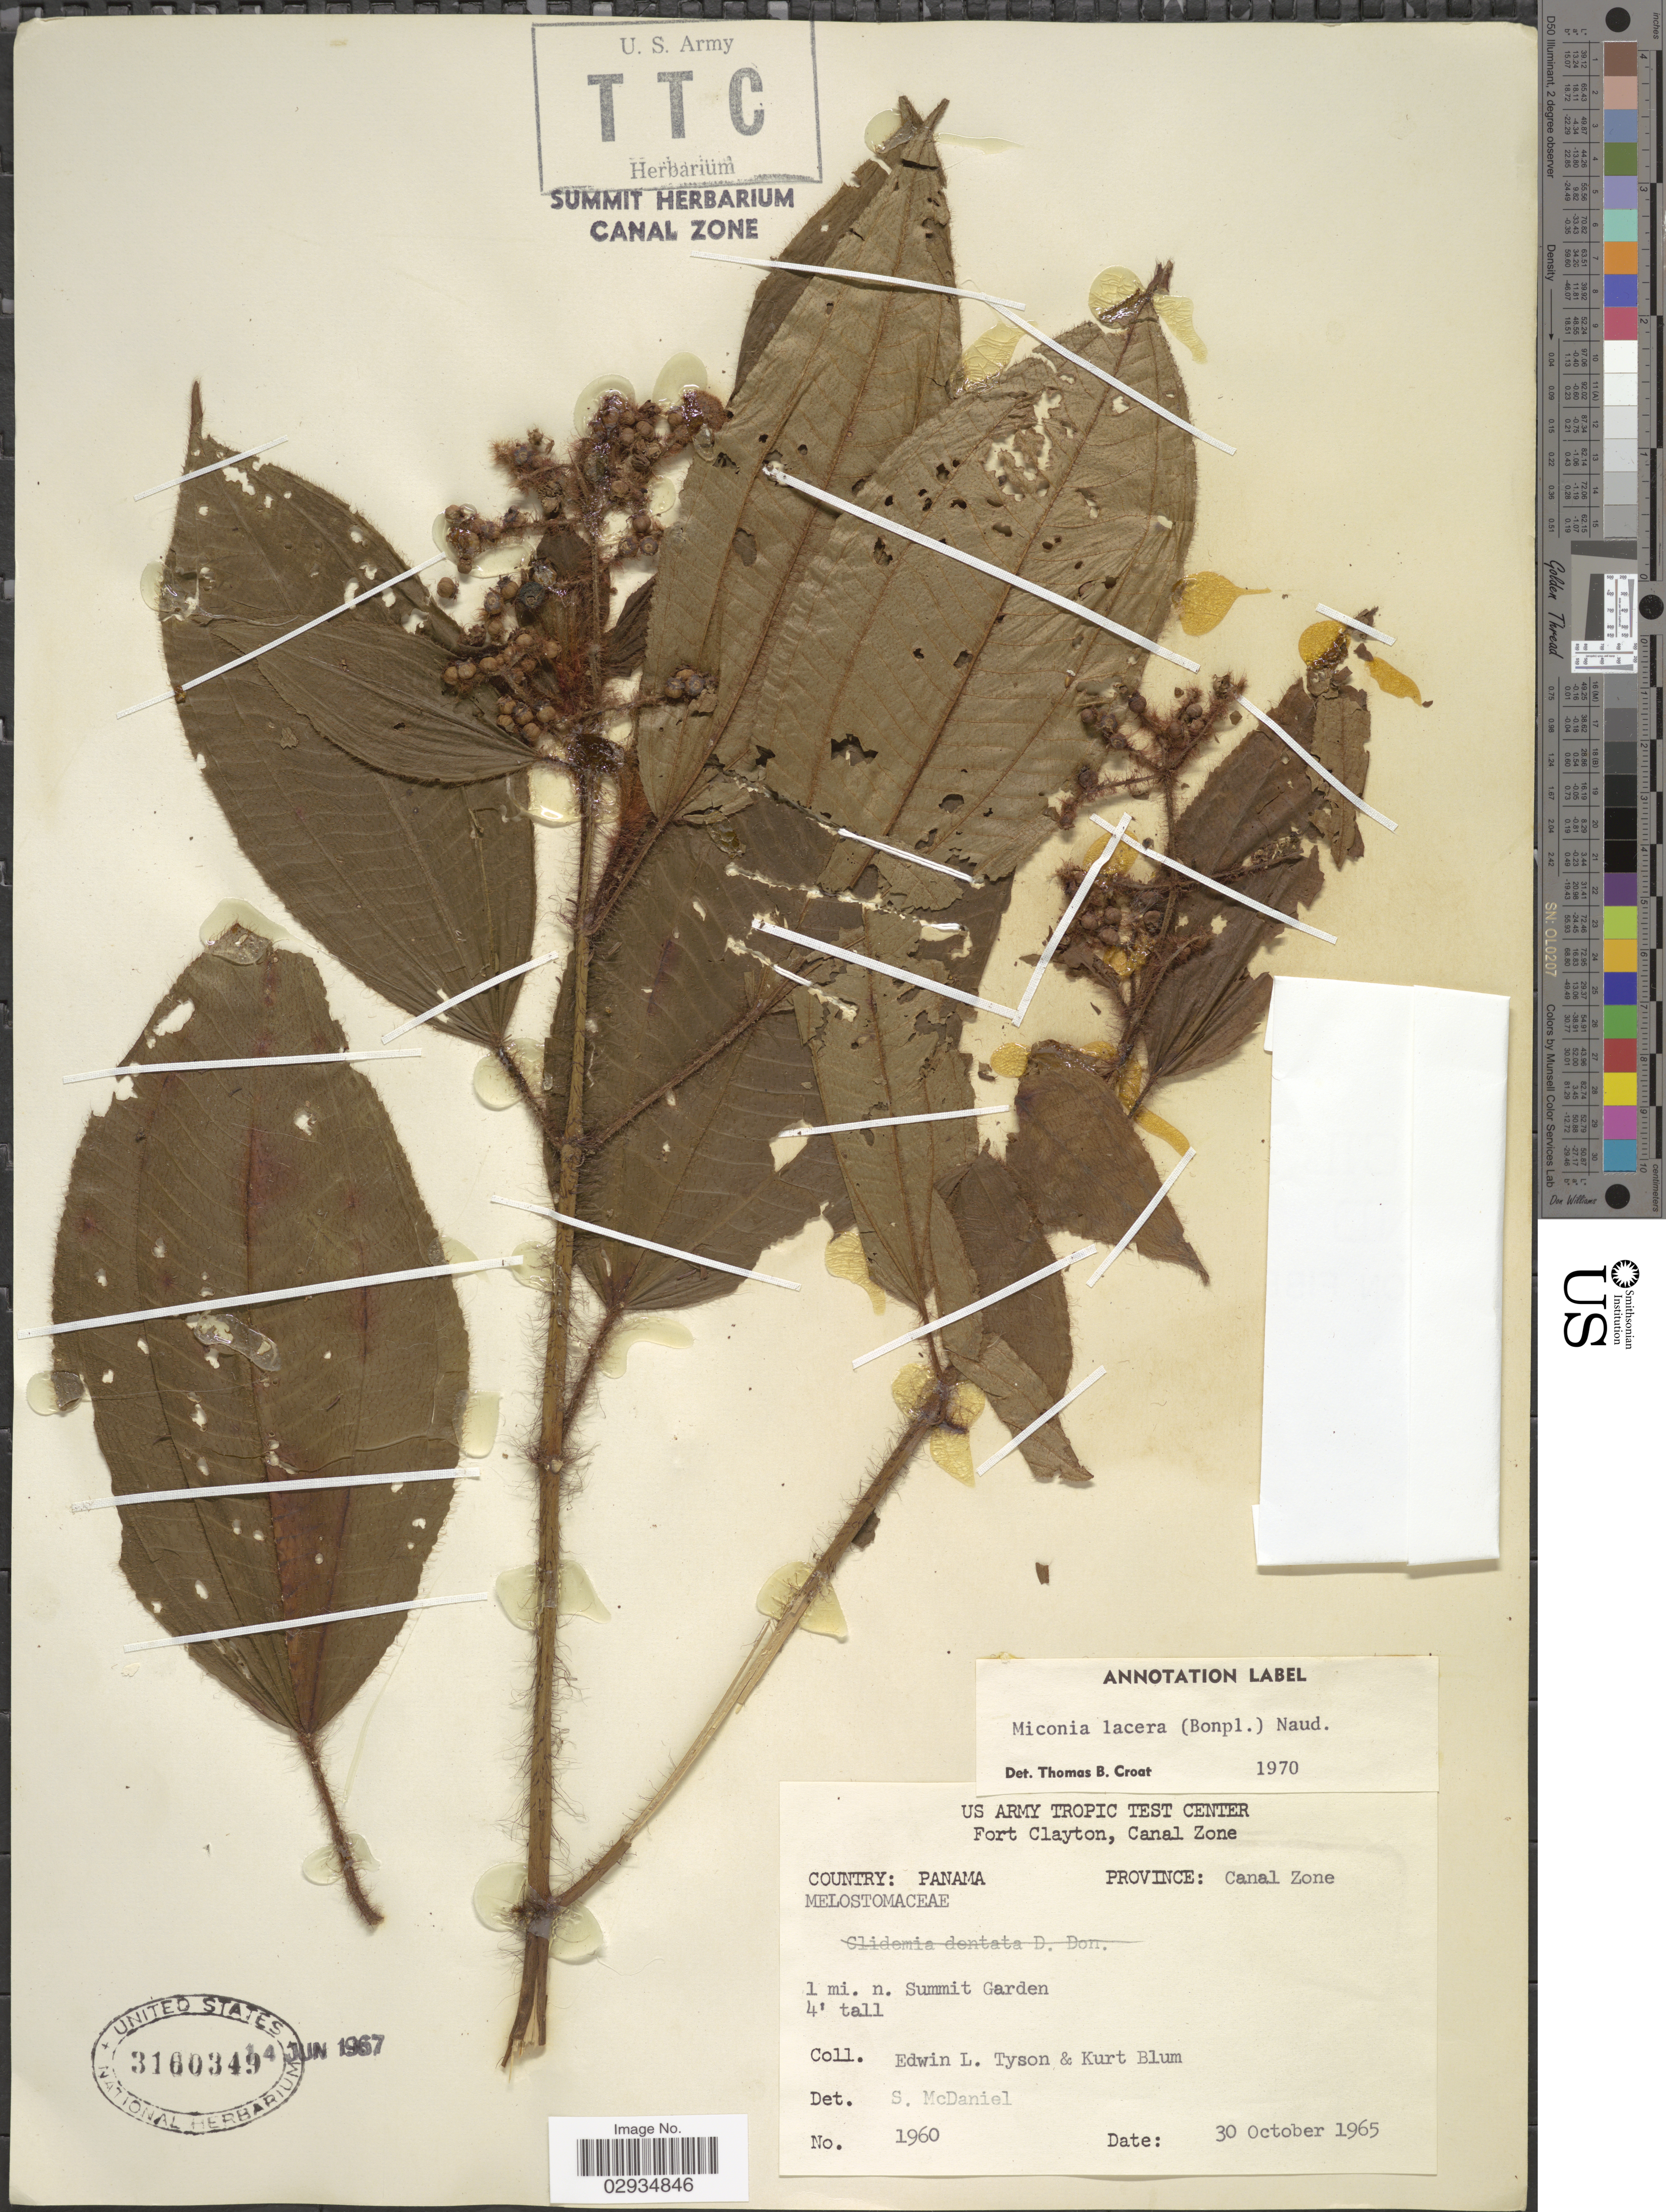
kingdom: Plantae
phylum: Tracheophyta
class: Magnoliopsida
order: Myrtales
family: Melastomataceae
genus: Miconia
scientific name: Miconia lacera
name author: (Bonpl.) Naudin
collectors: E. L. Tyson & K. E. Blum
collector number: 1960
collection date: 1965-10-30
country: Panama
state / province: Colón / Panamá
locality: Province: Canal Zone. 1 mi. n. Summit Garden.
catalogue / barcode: US 3160349